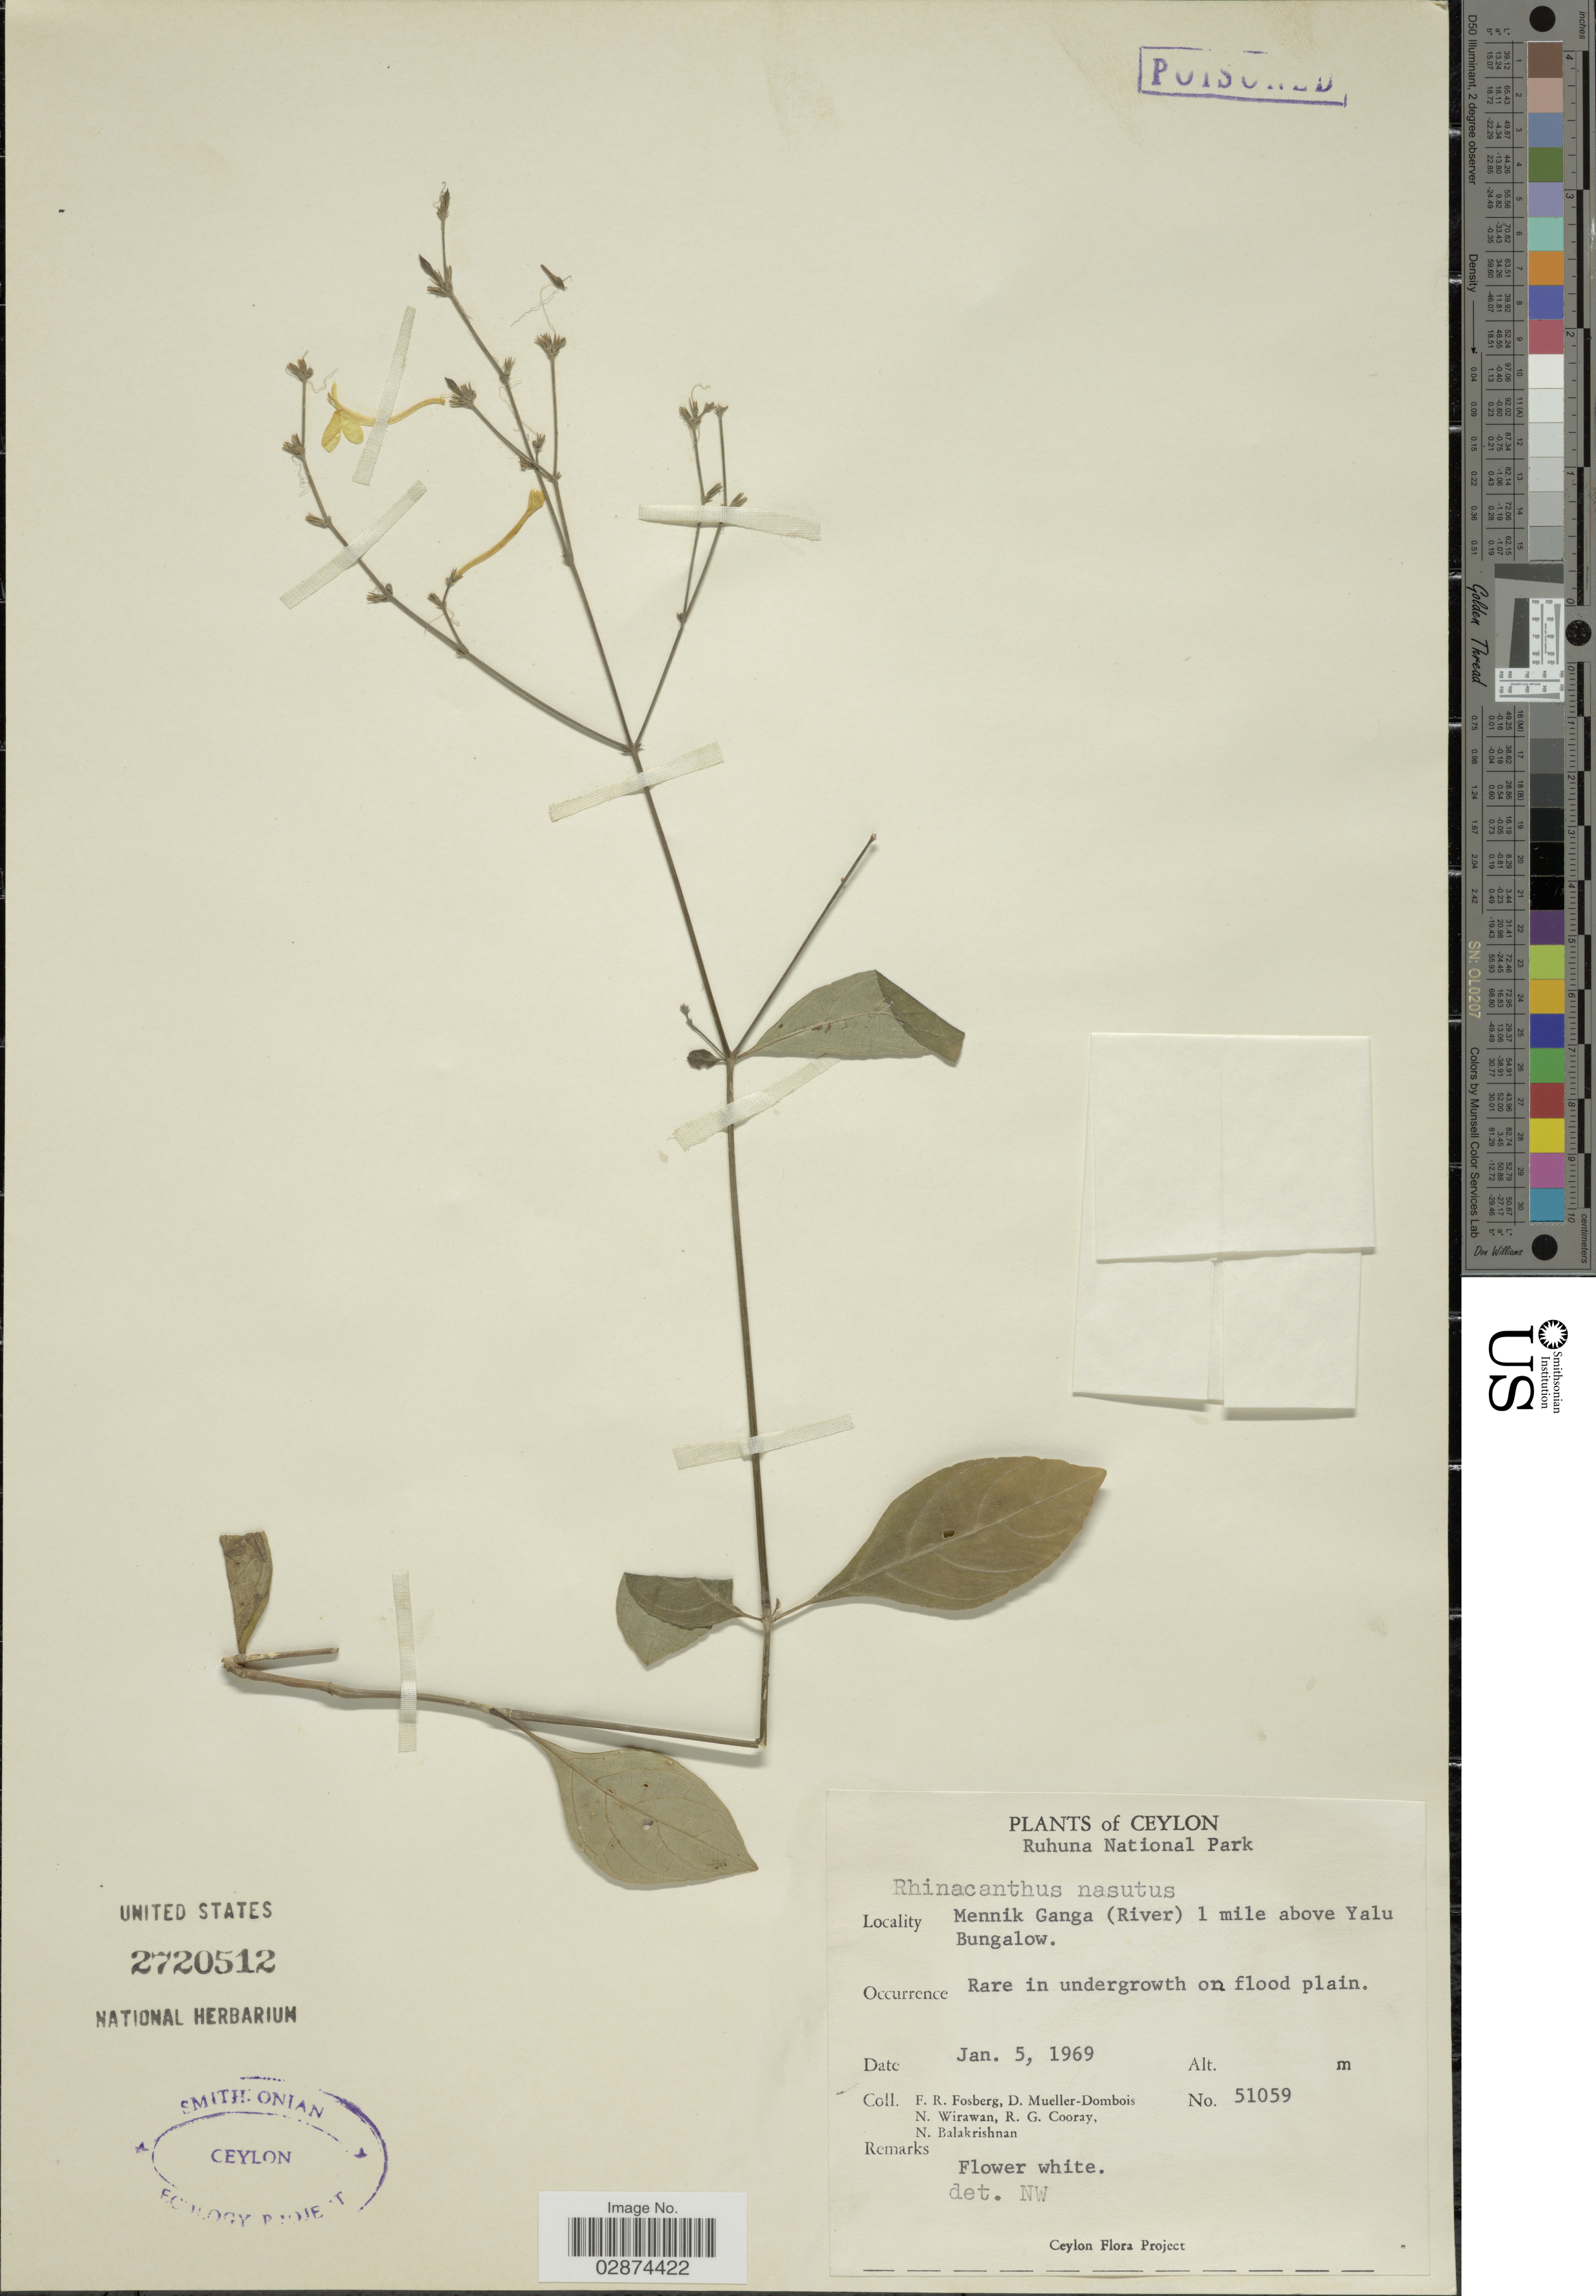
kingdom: Plantae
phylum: Tracheophyta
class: Magnoliopsida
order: Lamiales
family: Acanthaceae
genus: Rhinacanthus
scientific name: Rhinacanthus nasutus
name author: (L.) Kurz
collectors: F. R. Fosberg, D. Mueller-Dombois, N. Wirawan, R. Cooray & N. Balakrishnan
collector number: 51059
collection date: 1969-01-05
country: Sri Lanka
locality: Ceylon. Ruhuna National Park. Mennik Ganga (River) 1 mile above Yalu Bungalow.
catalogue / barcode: US 2720512